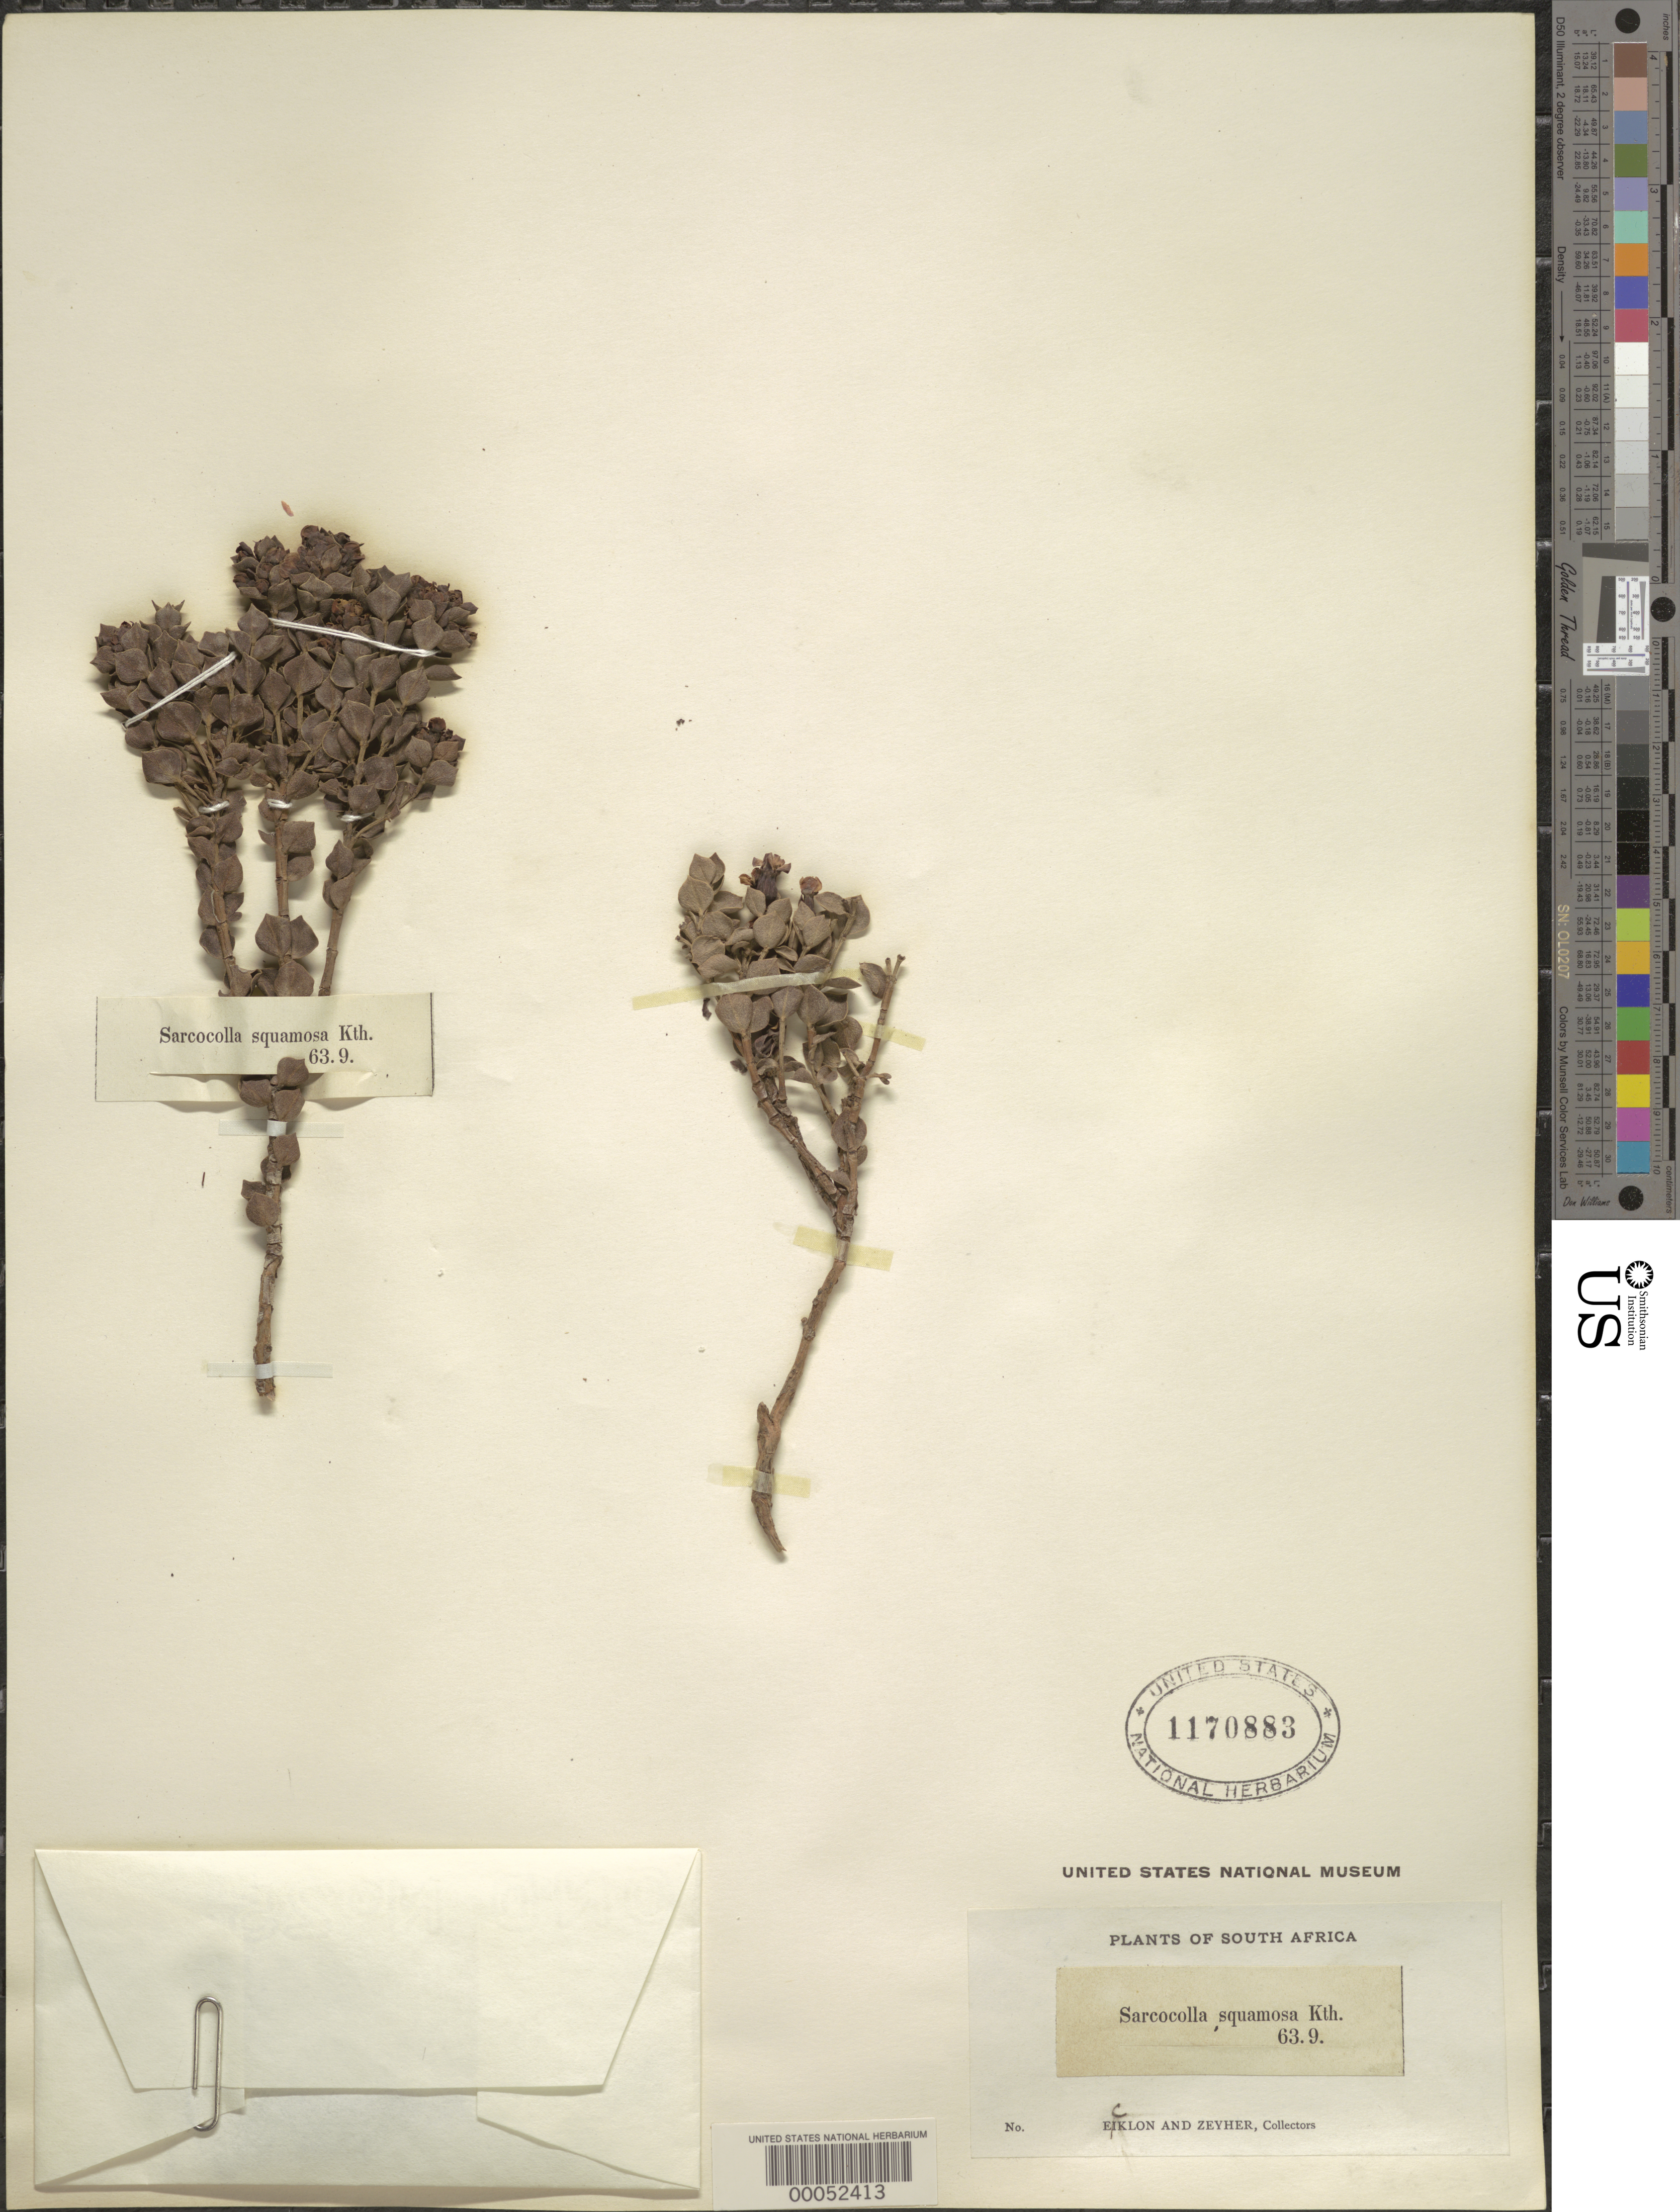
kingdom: Plantae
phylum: Tracheophyta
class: Magnoliopsida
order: Myrtales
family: Penaeaceae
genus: Penaea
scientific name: Penaea sarcocolla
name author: L.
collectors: C. F. Ecklon & C. Zeyher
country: South Africa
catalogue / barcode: US 1170883